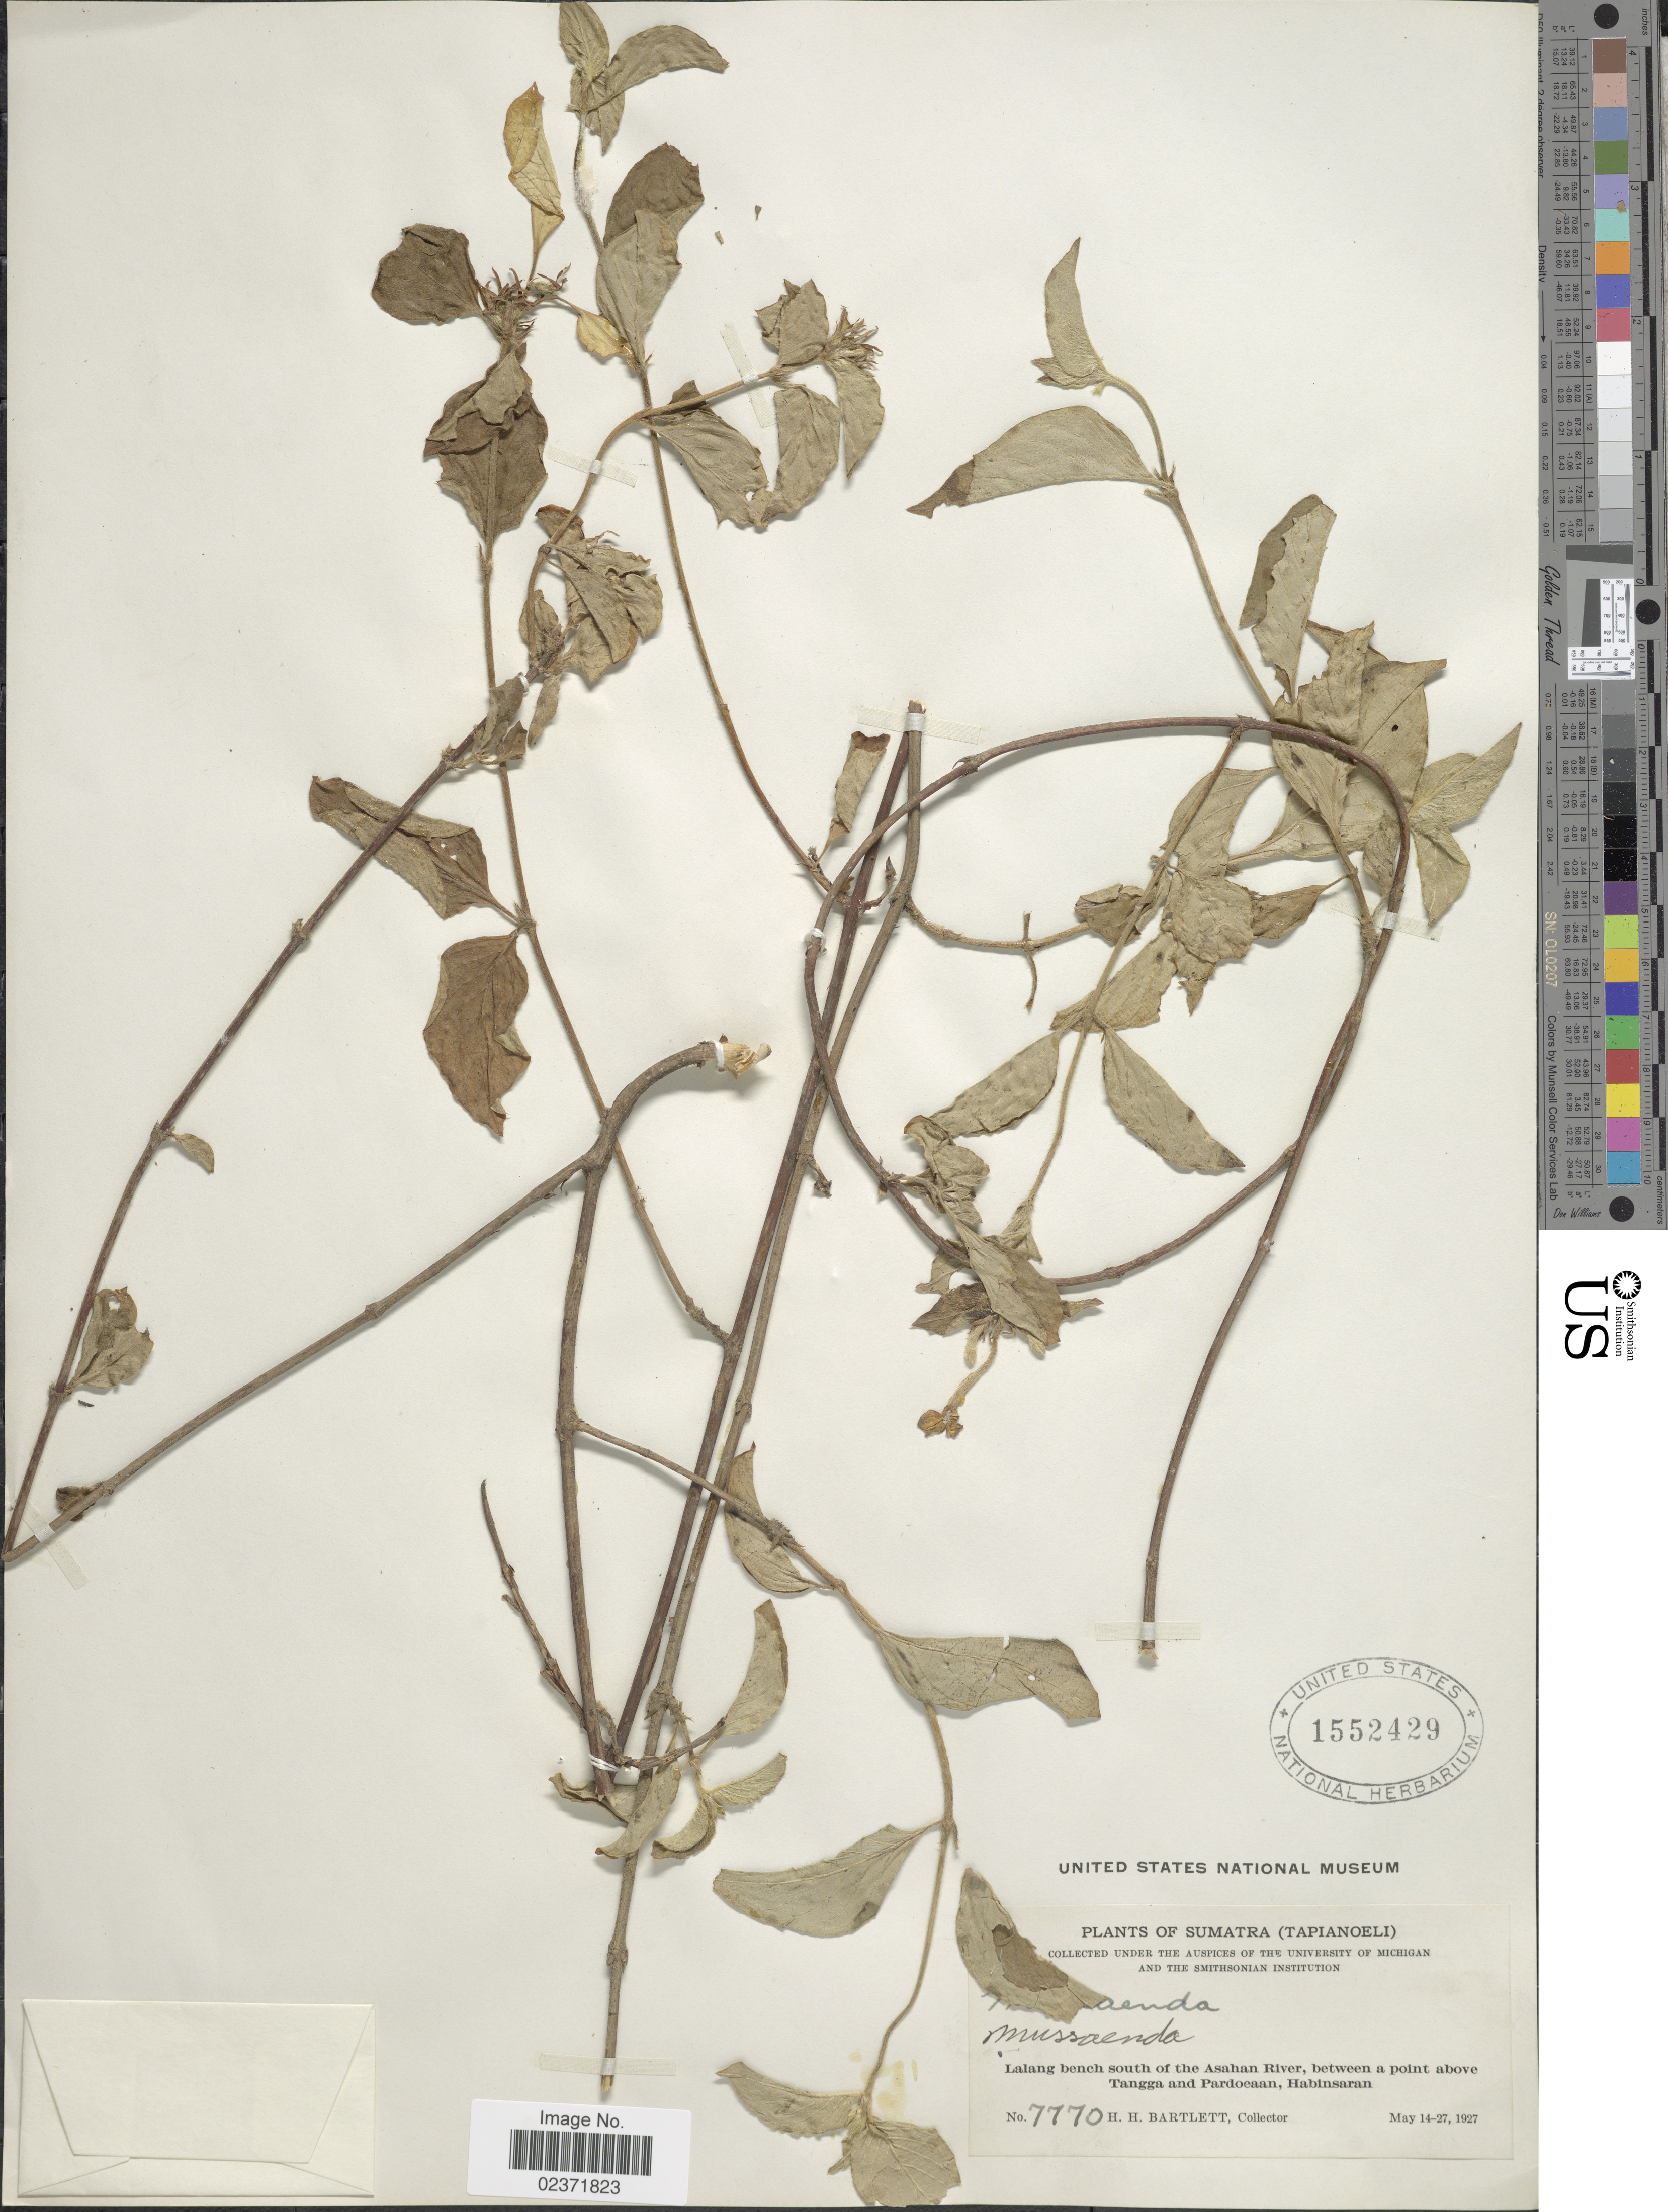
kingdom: Plantae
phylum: Tracheophyta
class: Magnoliopsida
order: Gentianales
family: Rubiaceae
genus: Mussaenda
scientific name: Mussaenda sp.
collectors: H. H. Bartlett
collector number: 7770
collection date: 1927-05-14/1927-05-27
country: Indonesia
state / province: Sumatra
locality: (Tapianoeli) Lalang bench south of the Ashan River, between a point above Tangga and Pardoeaan, Habinsaran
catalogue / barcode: US 1552429